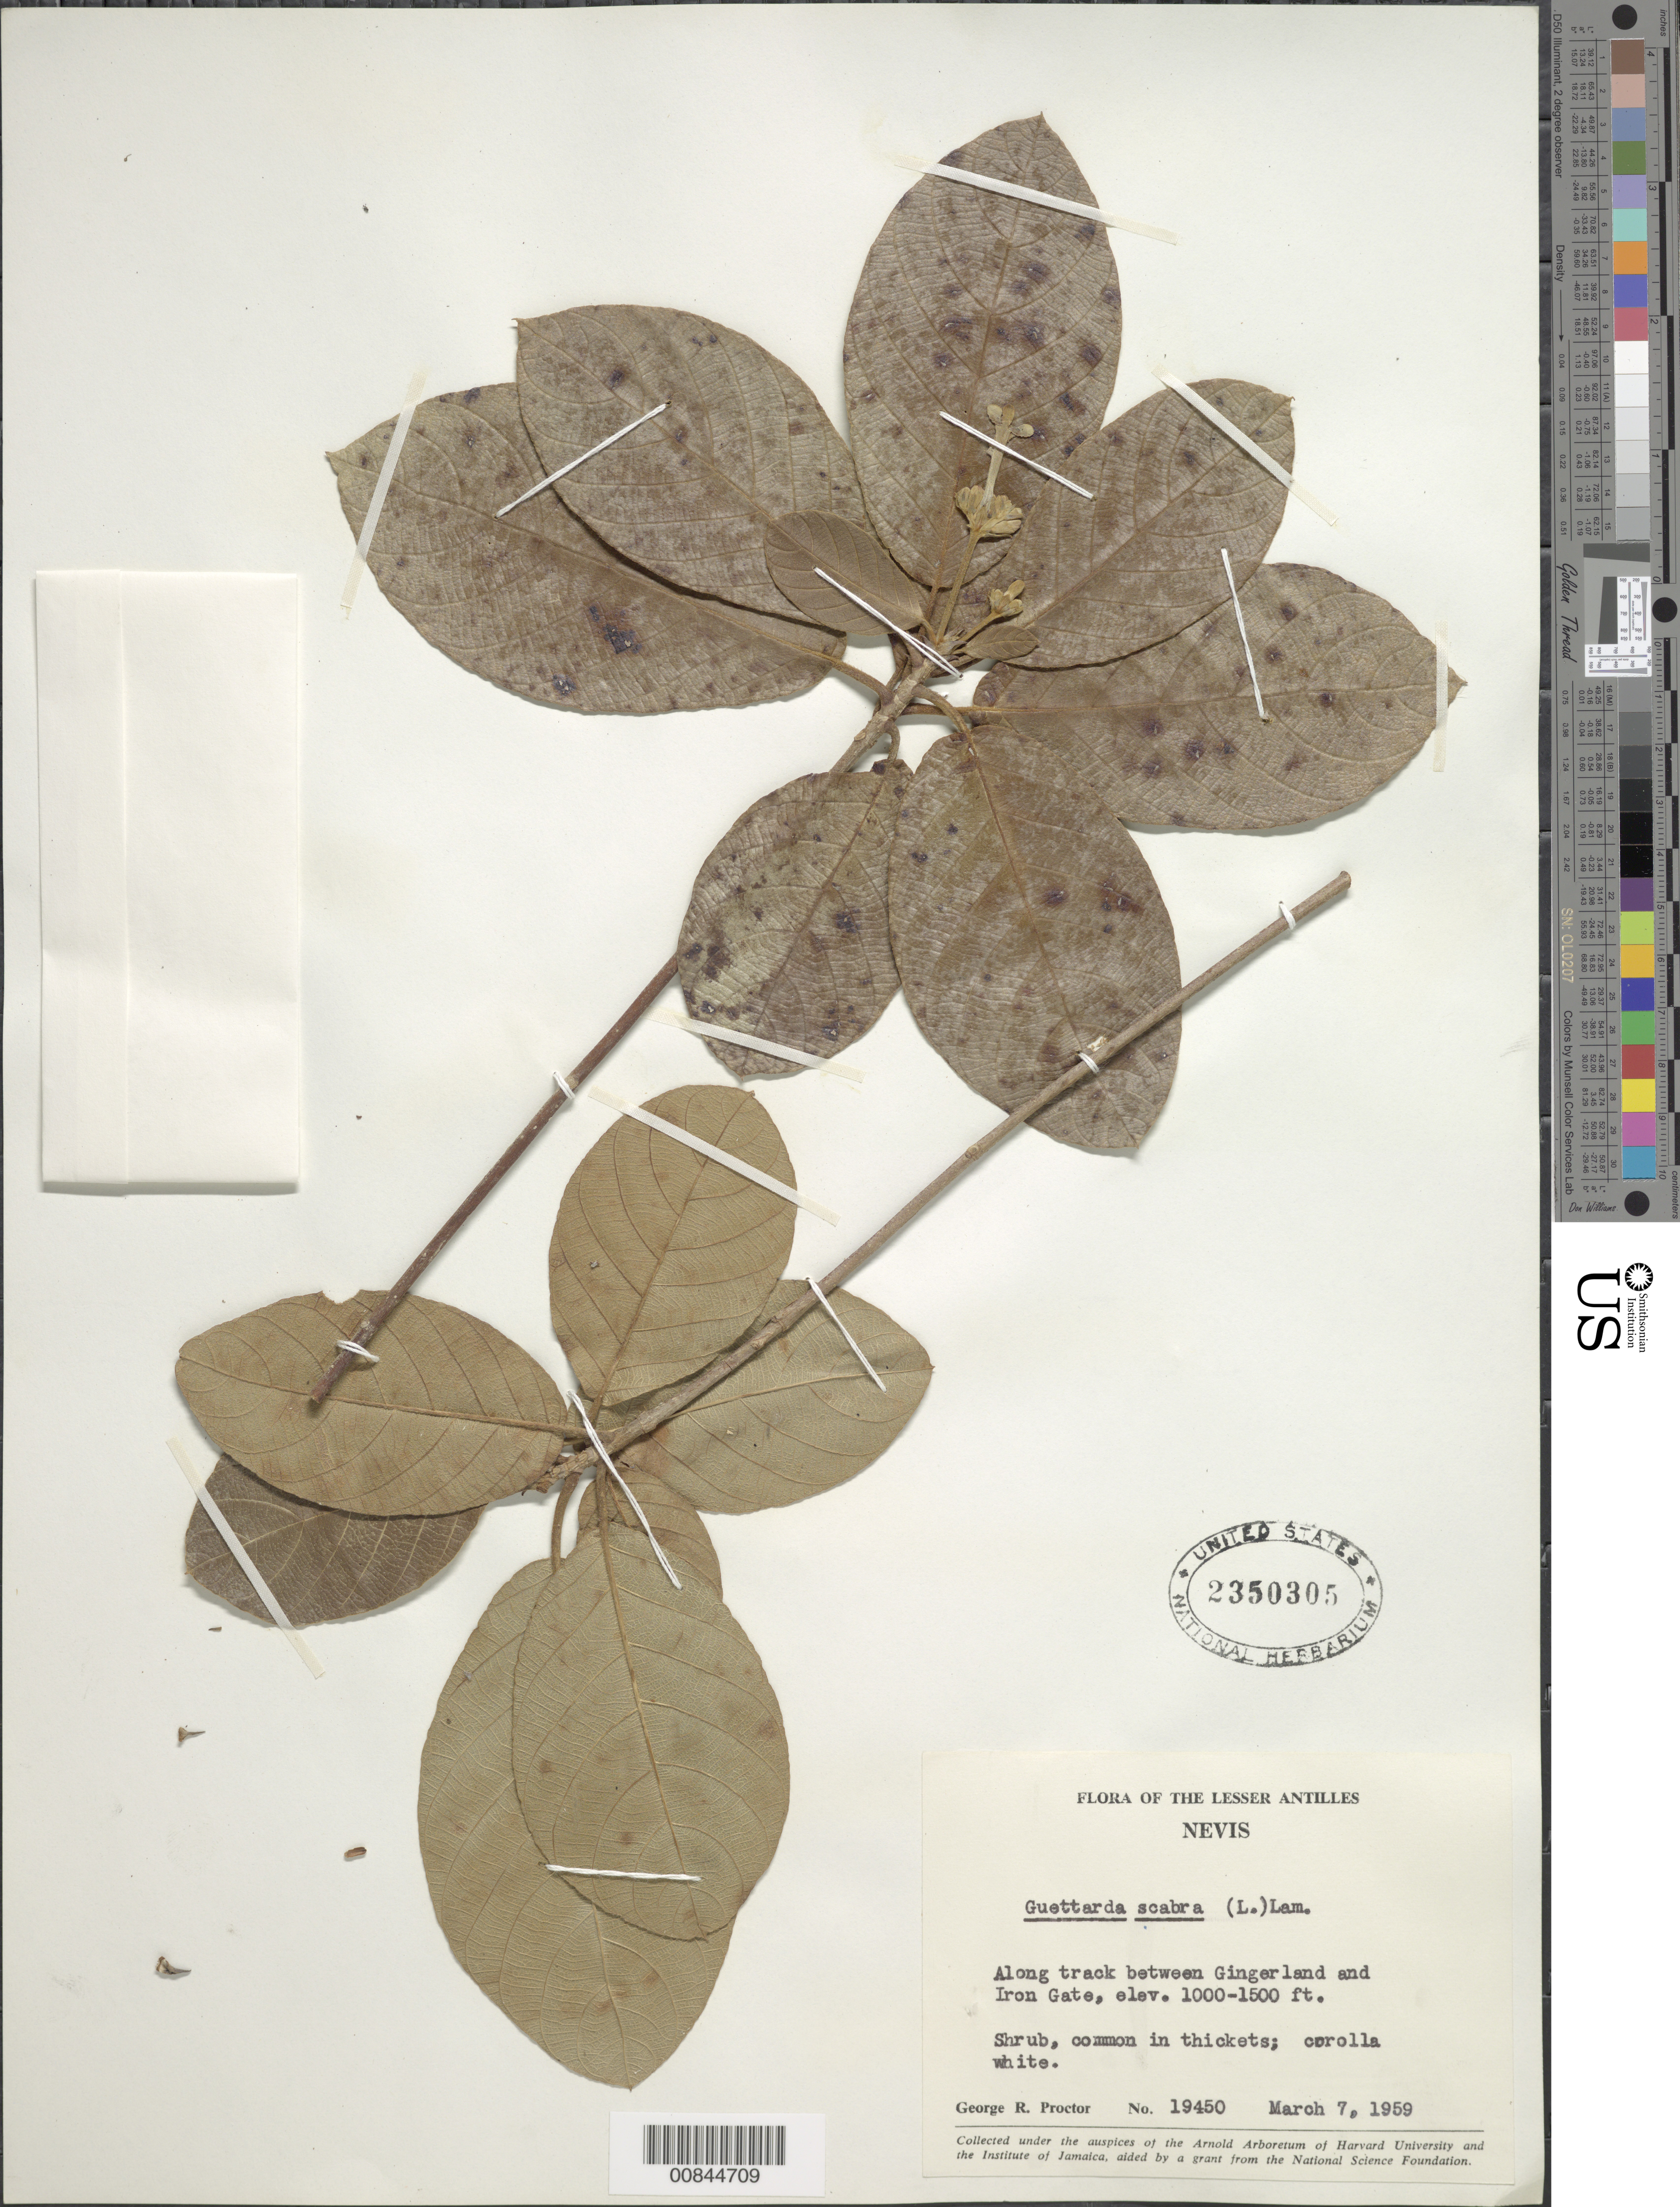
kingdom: Plantae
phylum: Tracheophyta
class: Magnoliopsida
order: Gentianales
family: Rubiaceae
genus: Guettarda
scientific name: Guettarda scabra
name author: (L.) Vent.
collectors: G. R. Proctor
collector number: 19450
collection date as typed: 07 Mar 1959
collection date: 1959-03-07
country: St. Christopher-Nevis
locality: Track between Gingerland and Iron Gate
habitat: Thickets along track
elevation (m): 305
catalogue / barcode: US 2350305